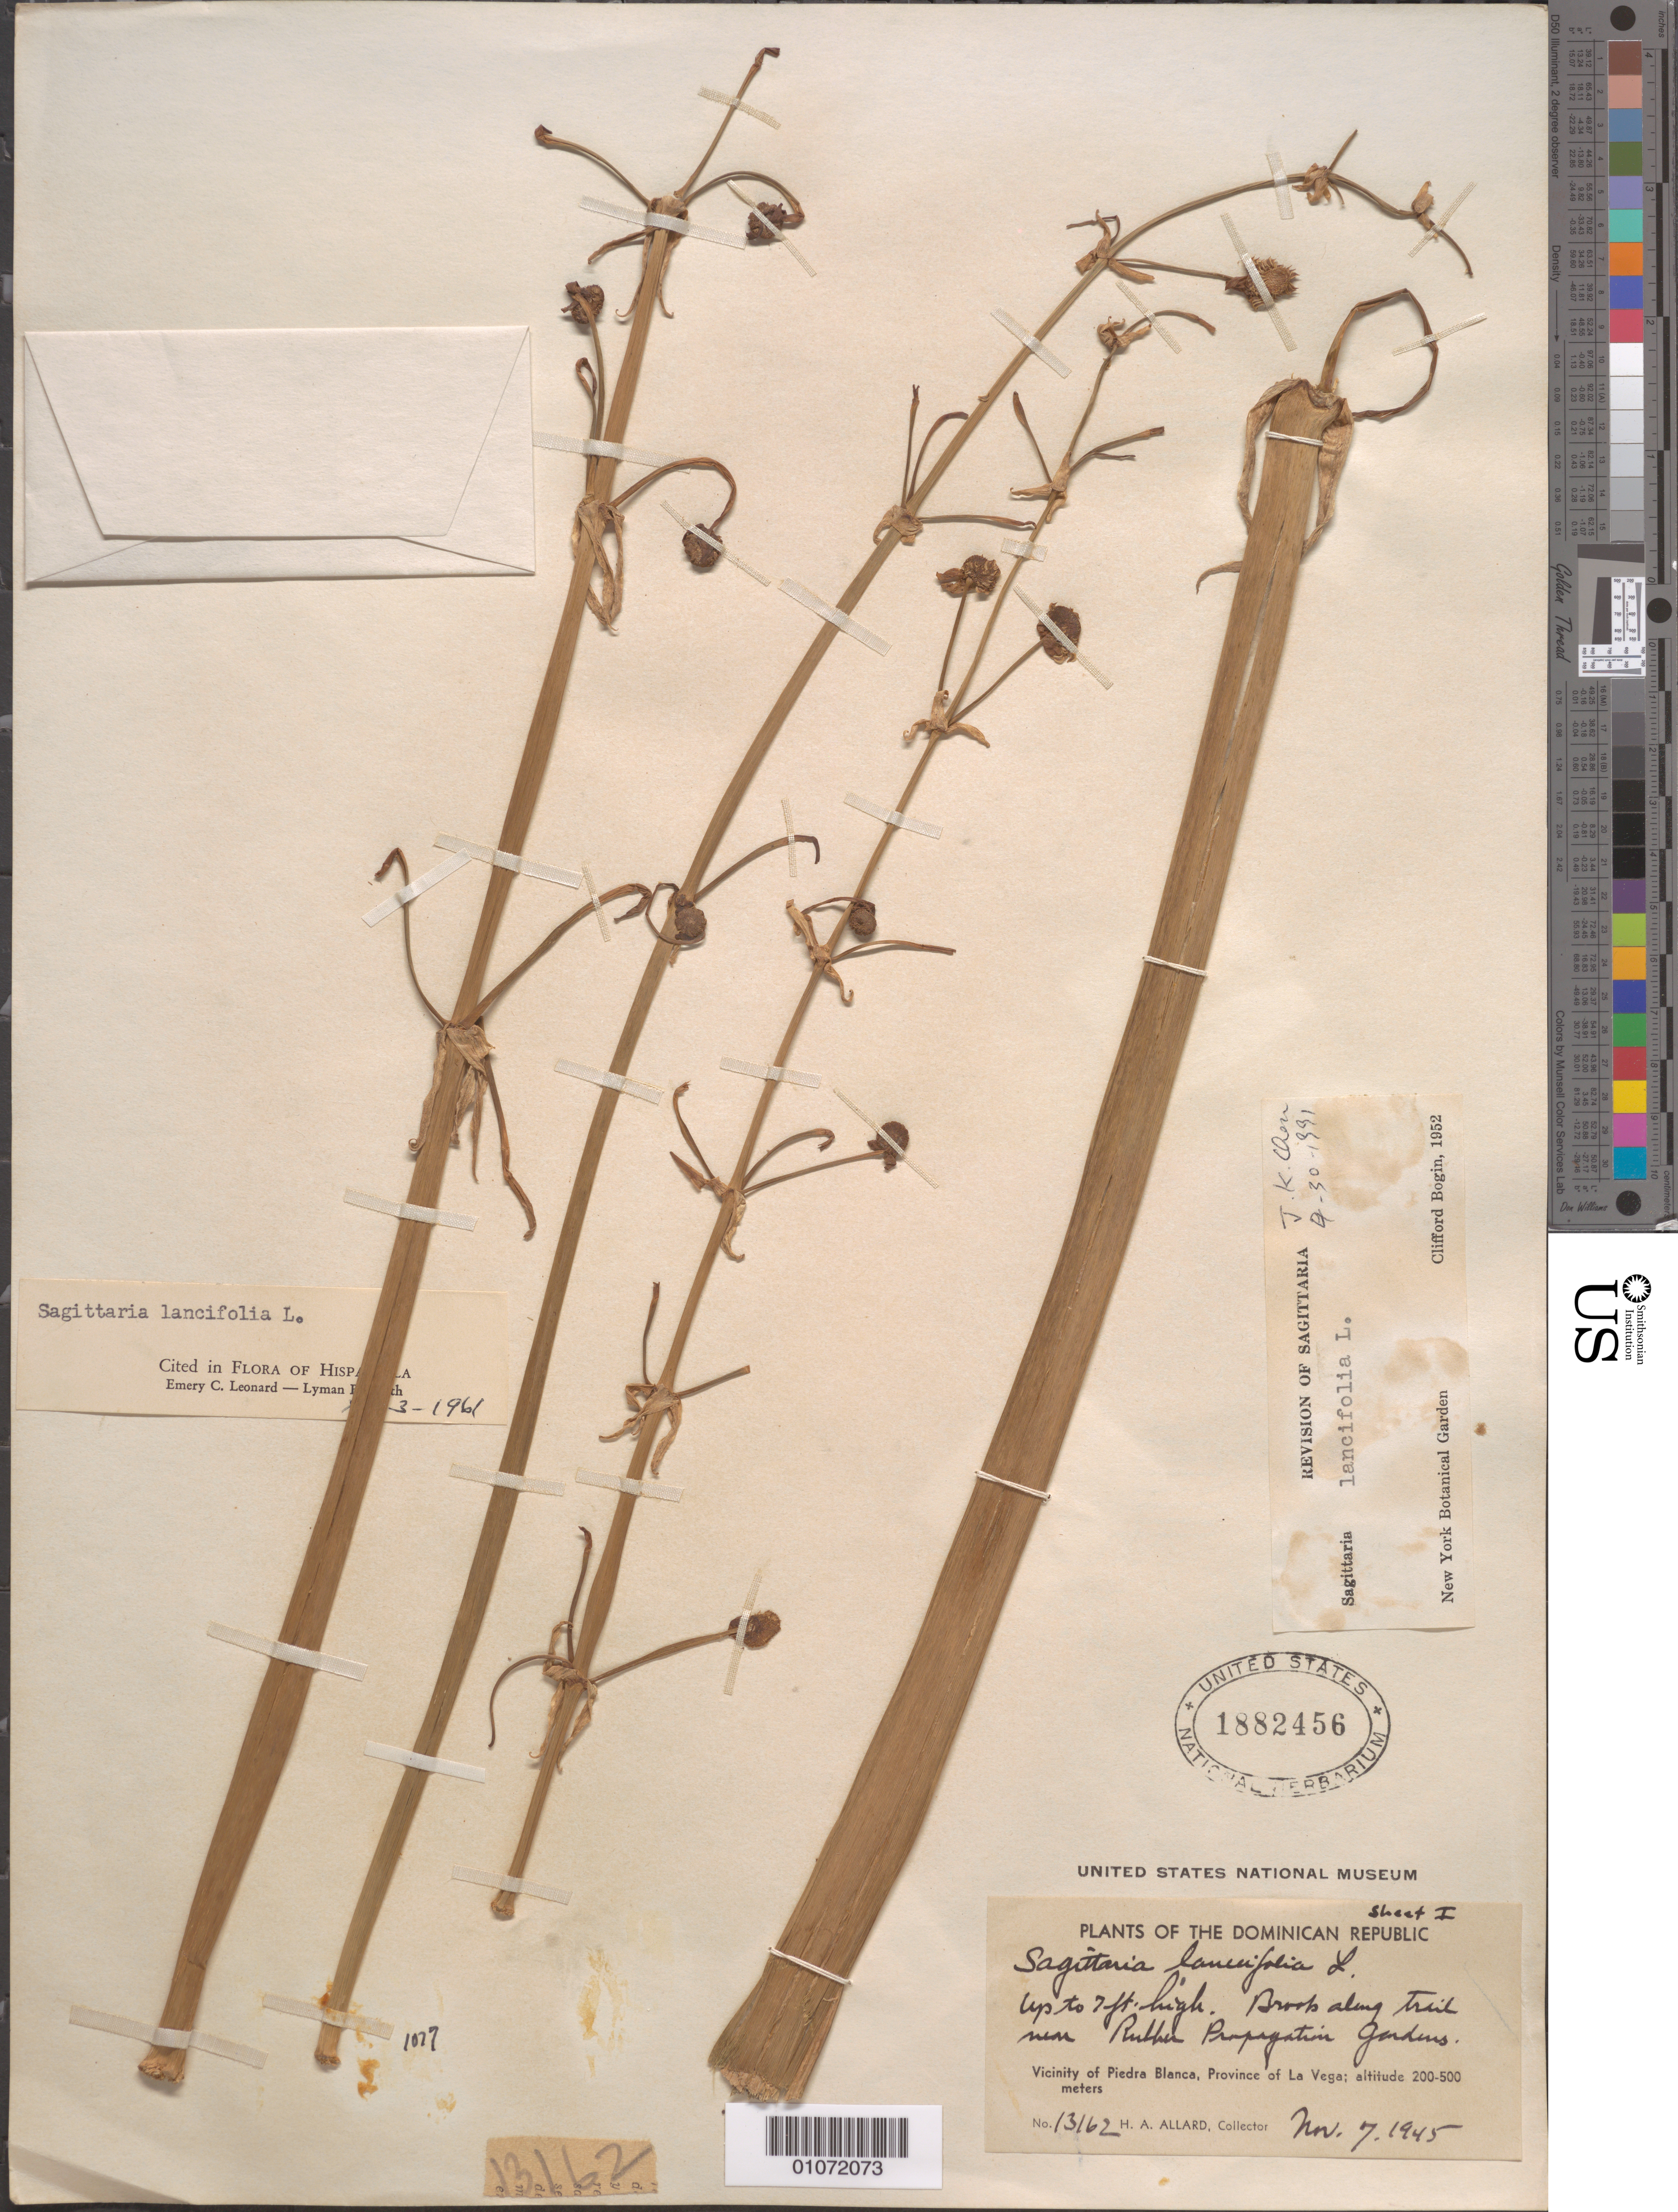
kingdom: Plantae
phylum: Tracheophyta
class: Liliopsida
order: Alismatales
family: Alismataceae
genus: Sagittaria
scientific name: Sagittaria lancifolia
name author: L.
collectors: H. A. Allard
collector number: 13162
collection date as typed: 07 Nov 1945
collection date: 1945-11-07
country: Dominican Republic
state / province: Santo Domingo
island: Hispaniola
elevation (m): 200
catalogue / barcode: US 1882456